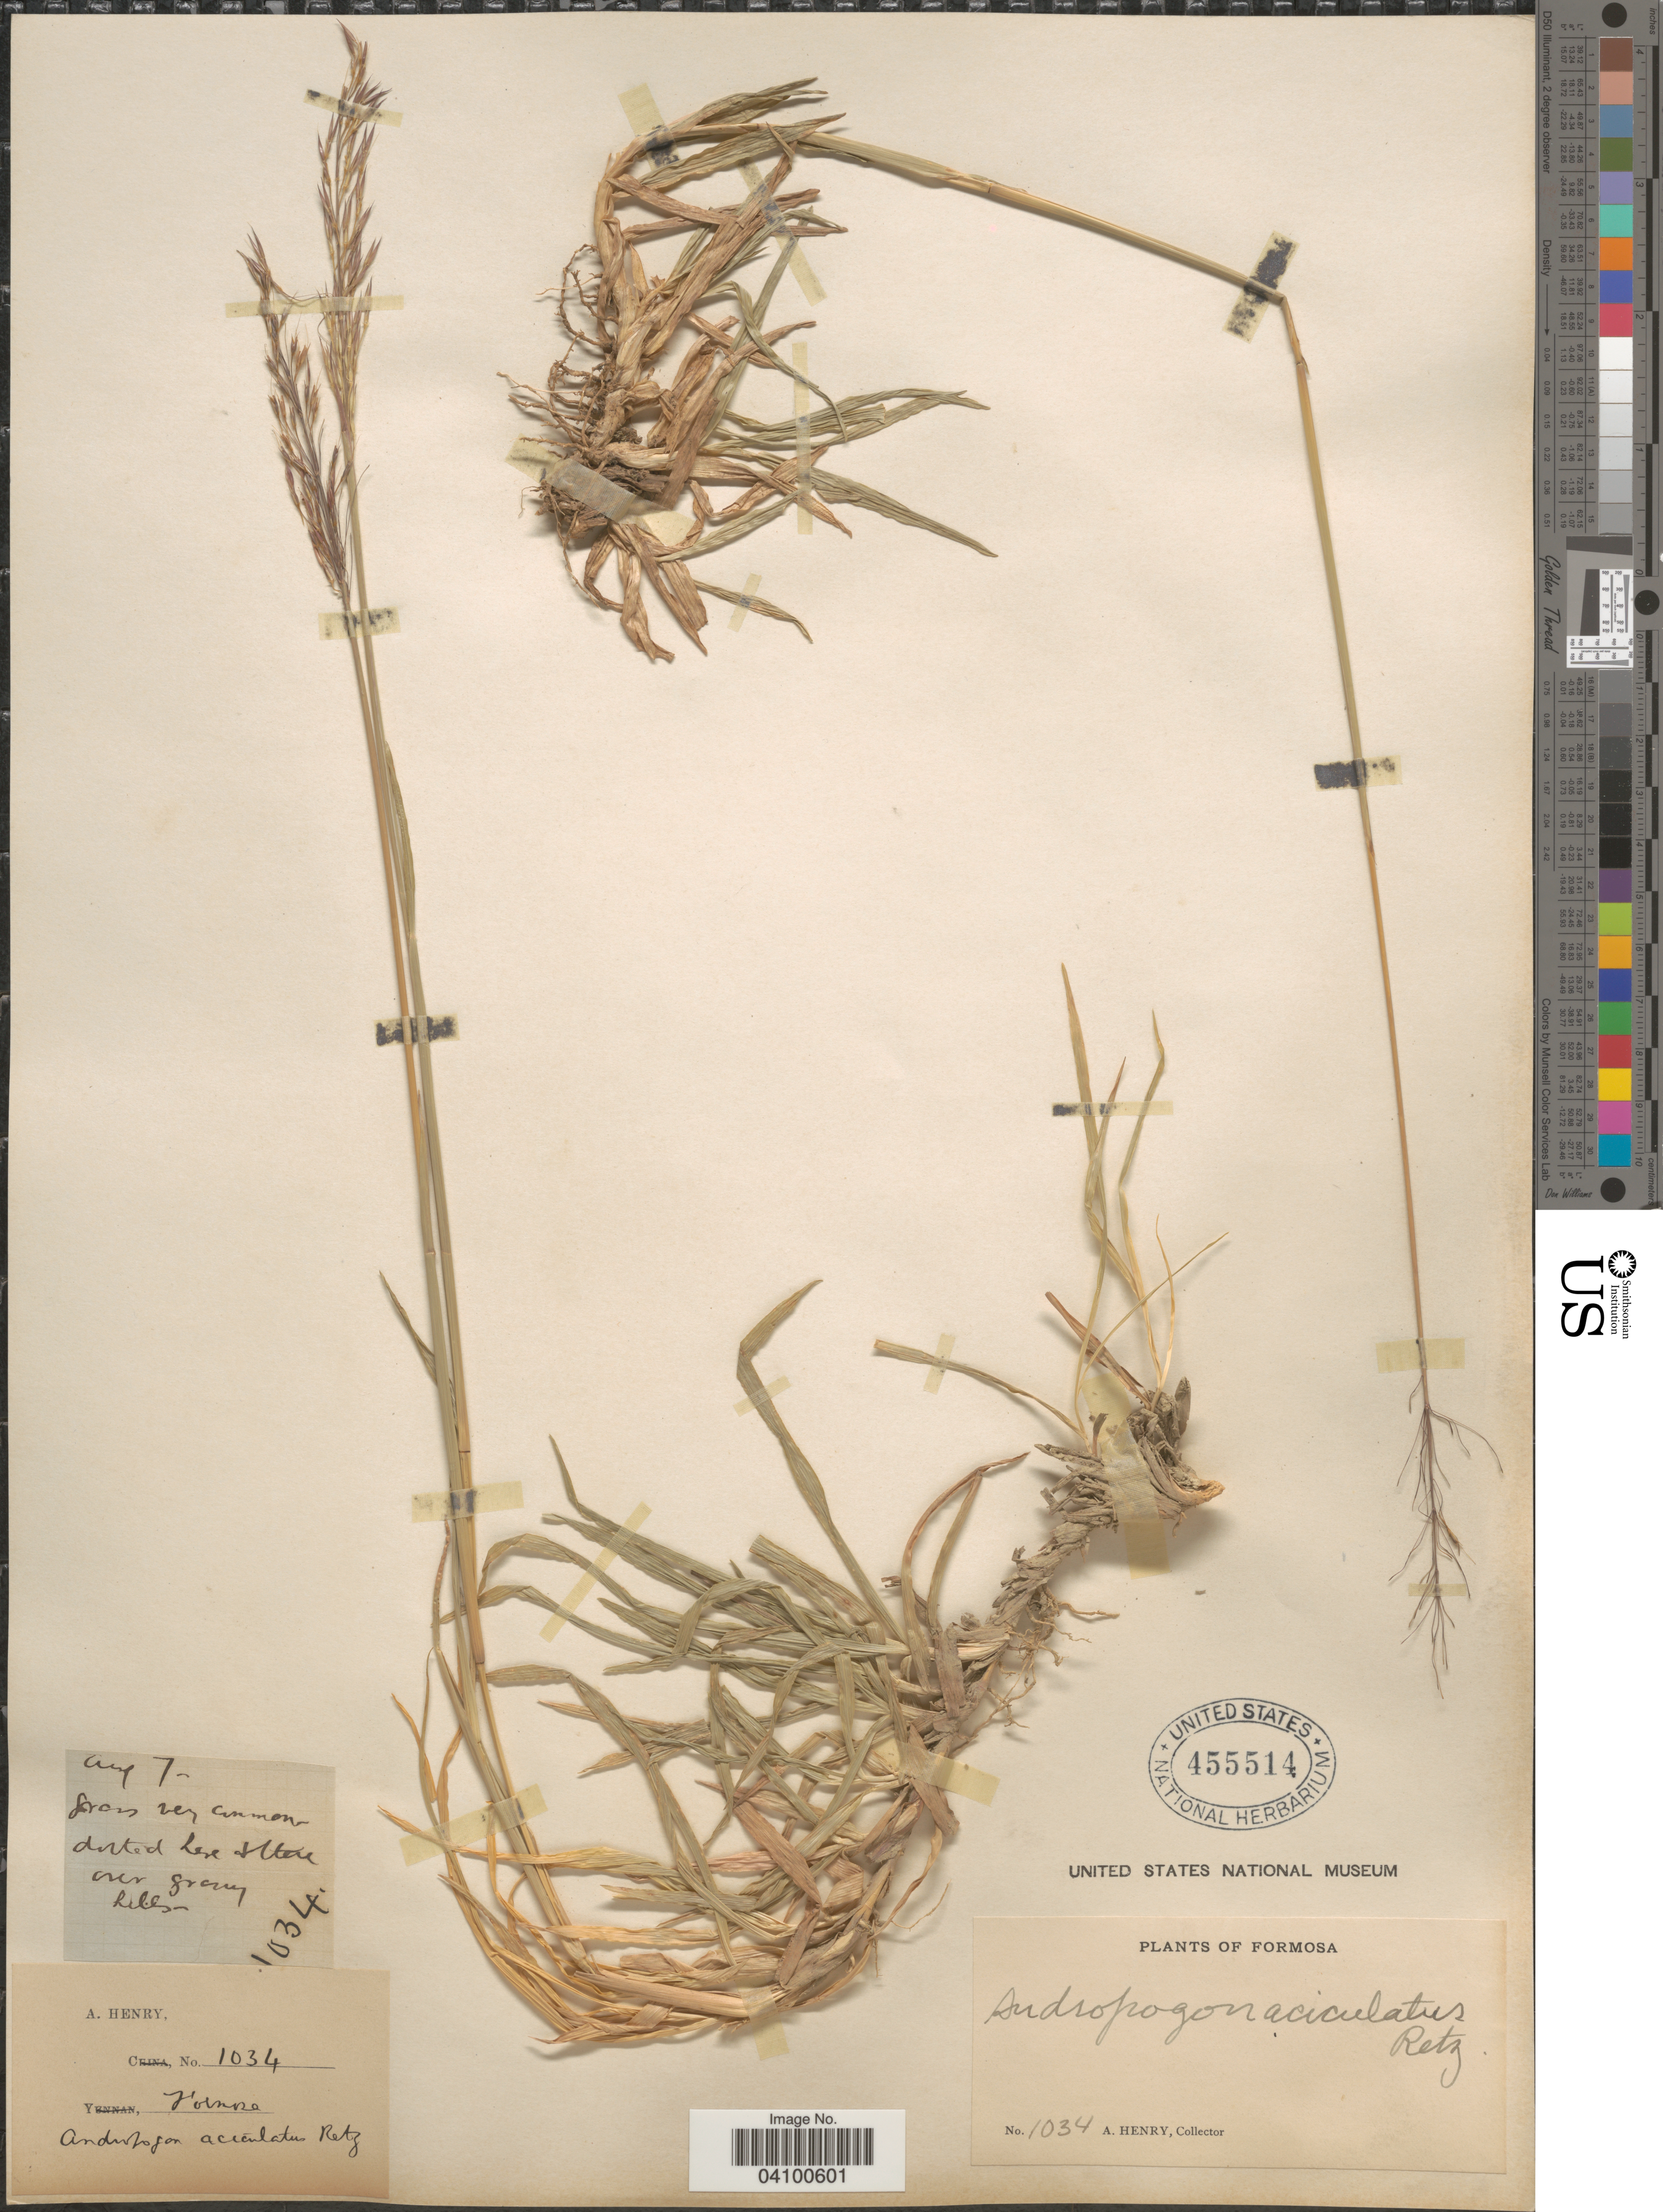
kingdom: Plantae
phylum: Tracheophyta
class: Liliopsida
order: Poales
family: Poaceae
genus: Chrysopogon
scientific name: Chrysopogon aciculatus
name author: (Retz.) Trin.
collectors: A. Henry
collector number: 1034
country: Taiwan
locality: Formosa.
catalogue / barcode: US 455514